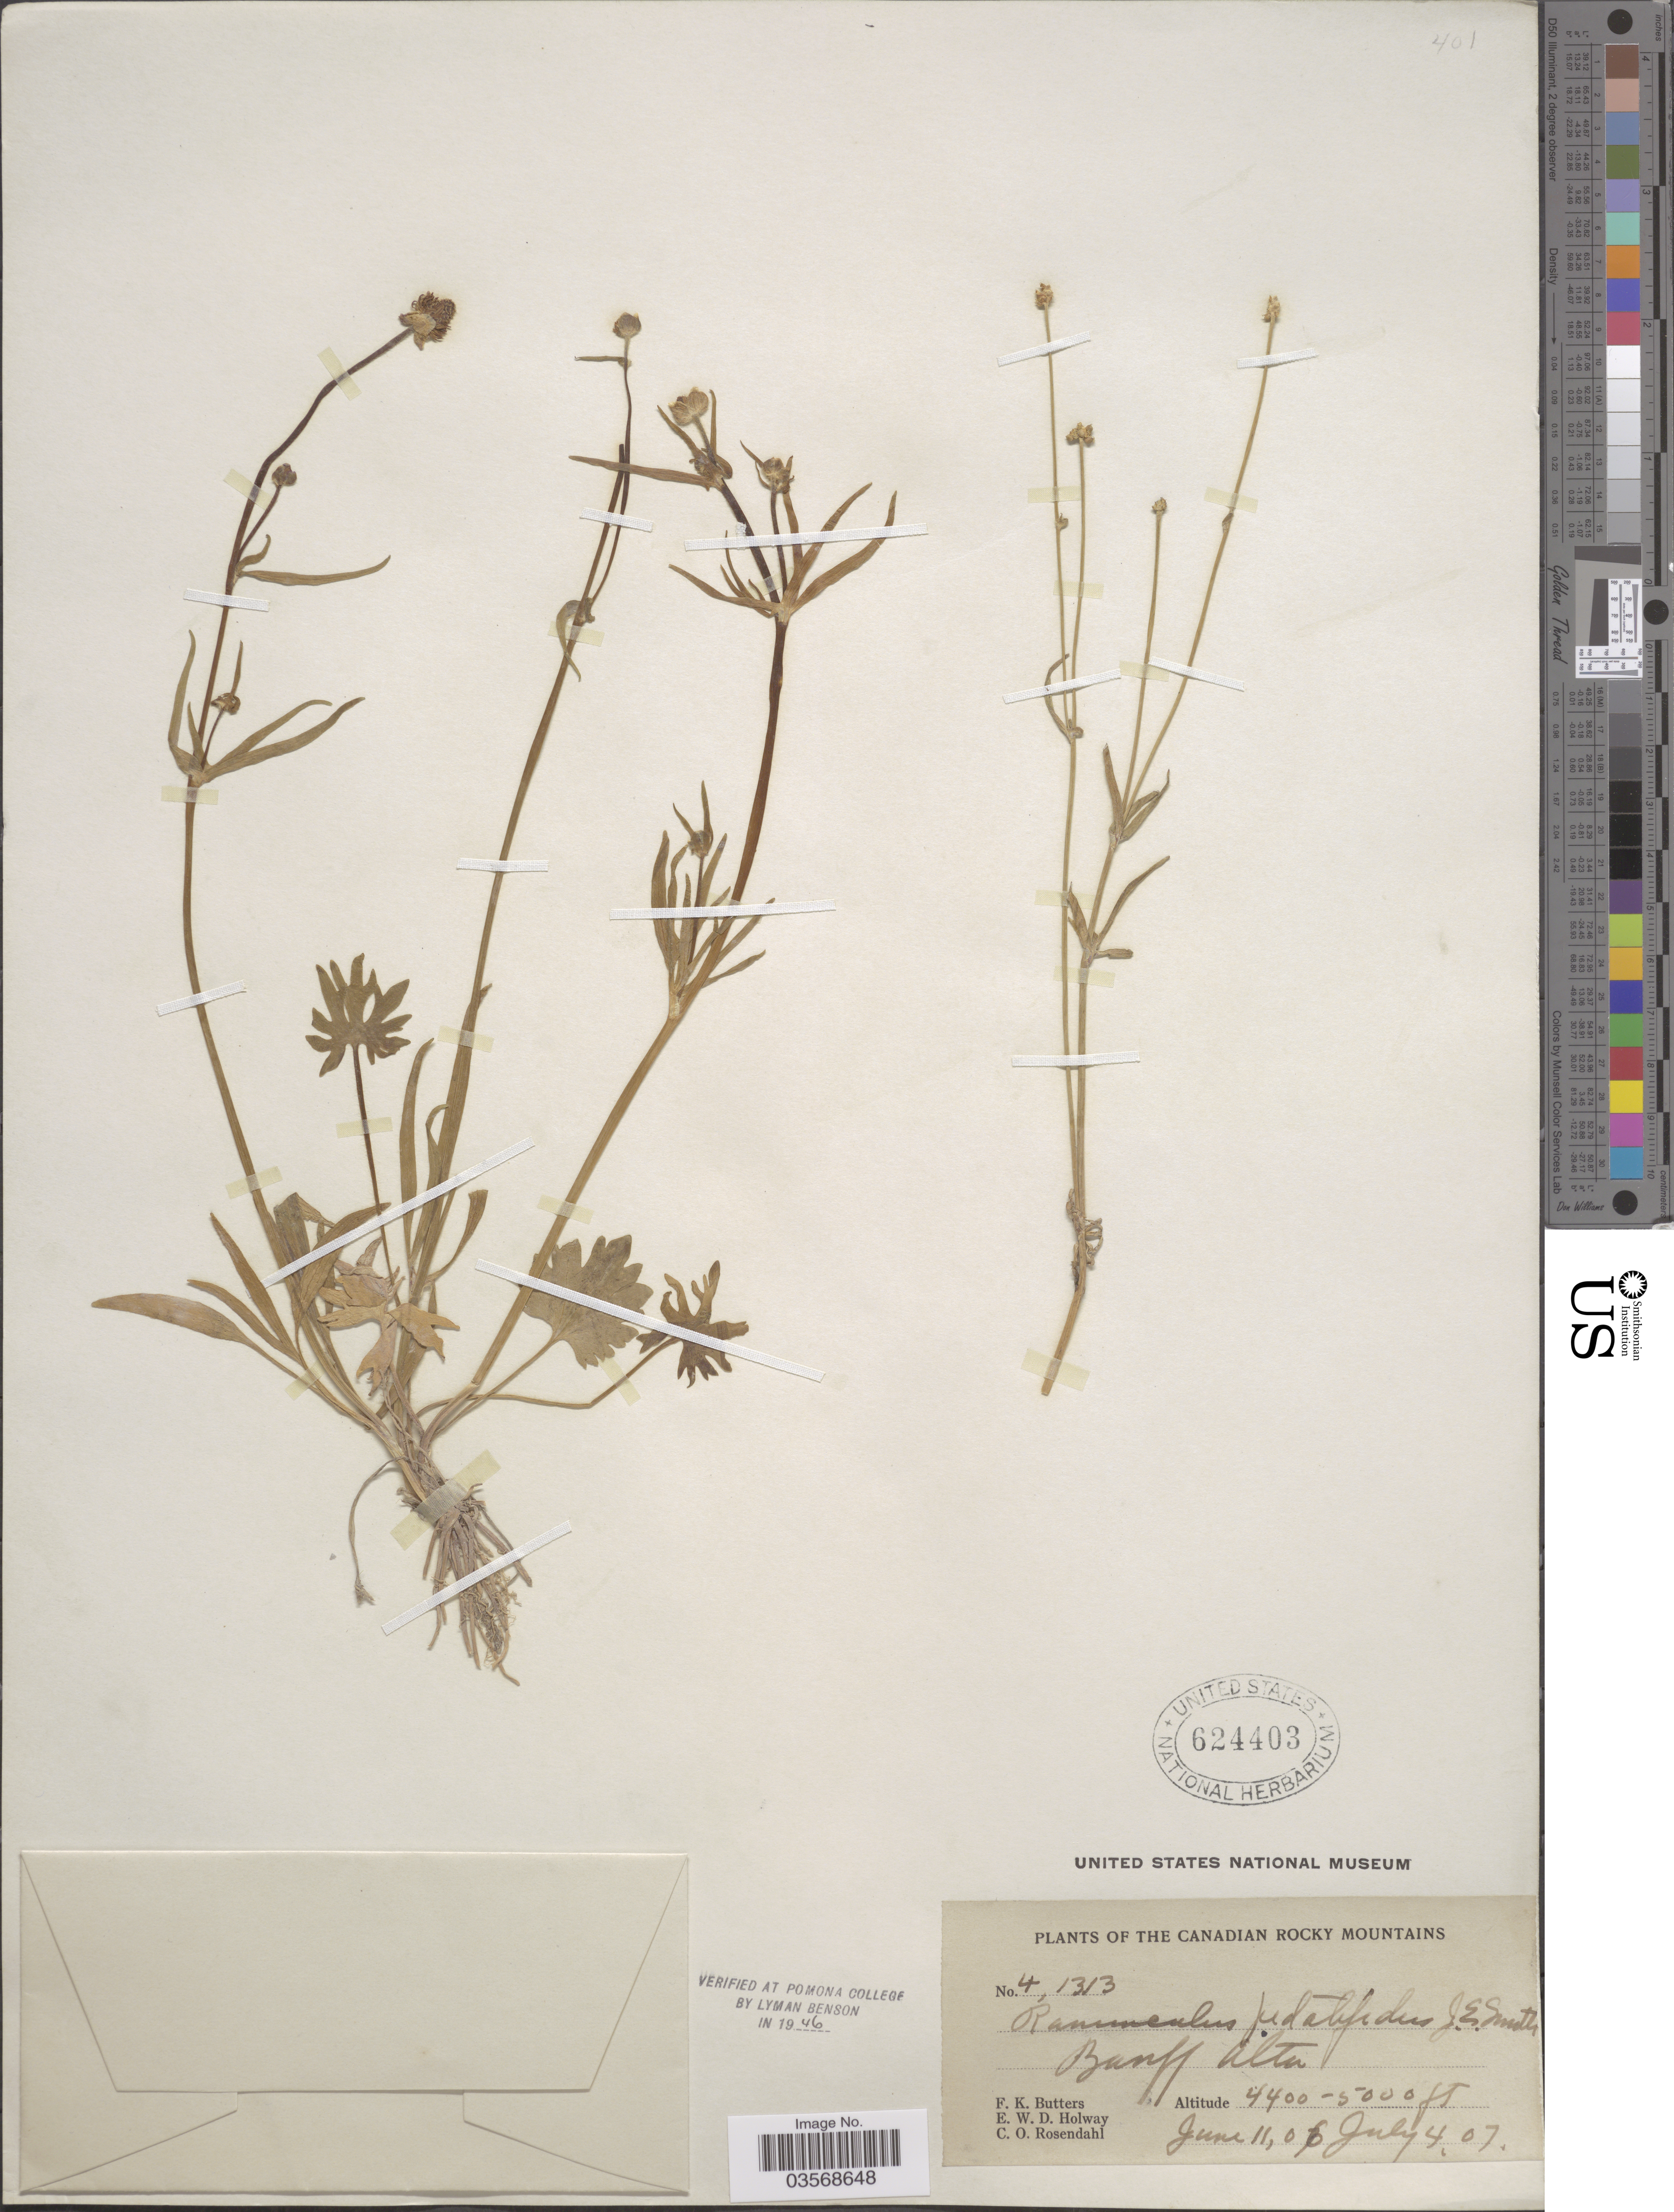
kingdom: Plantae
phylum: Tracheophyta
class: Magnoliopsida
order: Ranunculales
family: Ranunculaceae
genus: Ranunculus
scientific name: Ranunculus peduncularis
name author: Sm.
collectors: F. K. Butters, E. W. D. Holway & C. O. Rosendahl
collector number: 41313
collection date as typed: Transcribed d/m/y: 11/6/6 to 4/7/7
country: Canada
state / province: Alberta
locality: The Canadian Rocky Mountains. Banff Alta.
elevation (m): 1341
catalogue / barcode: US 624403